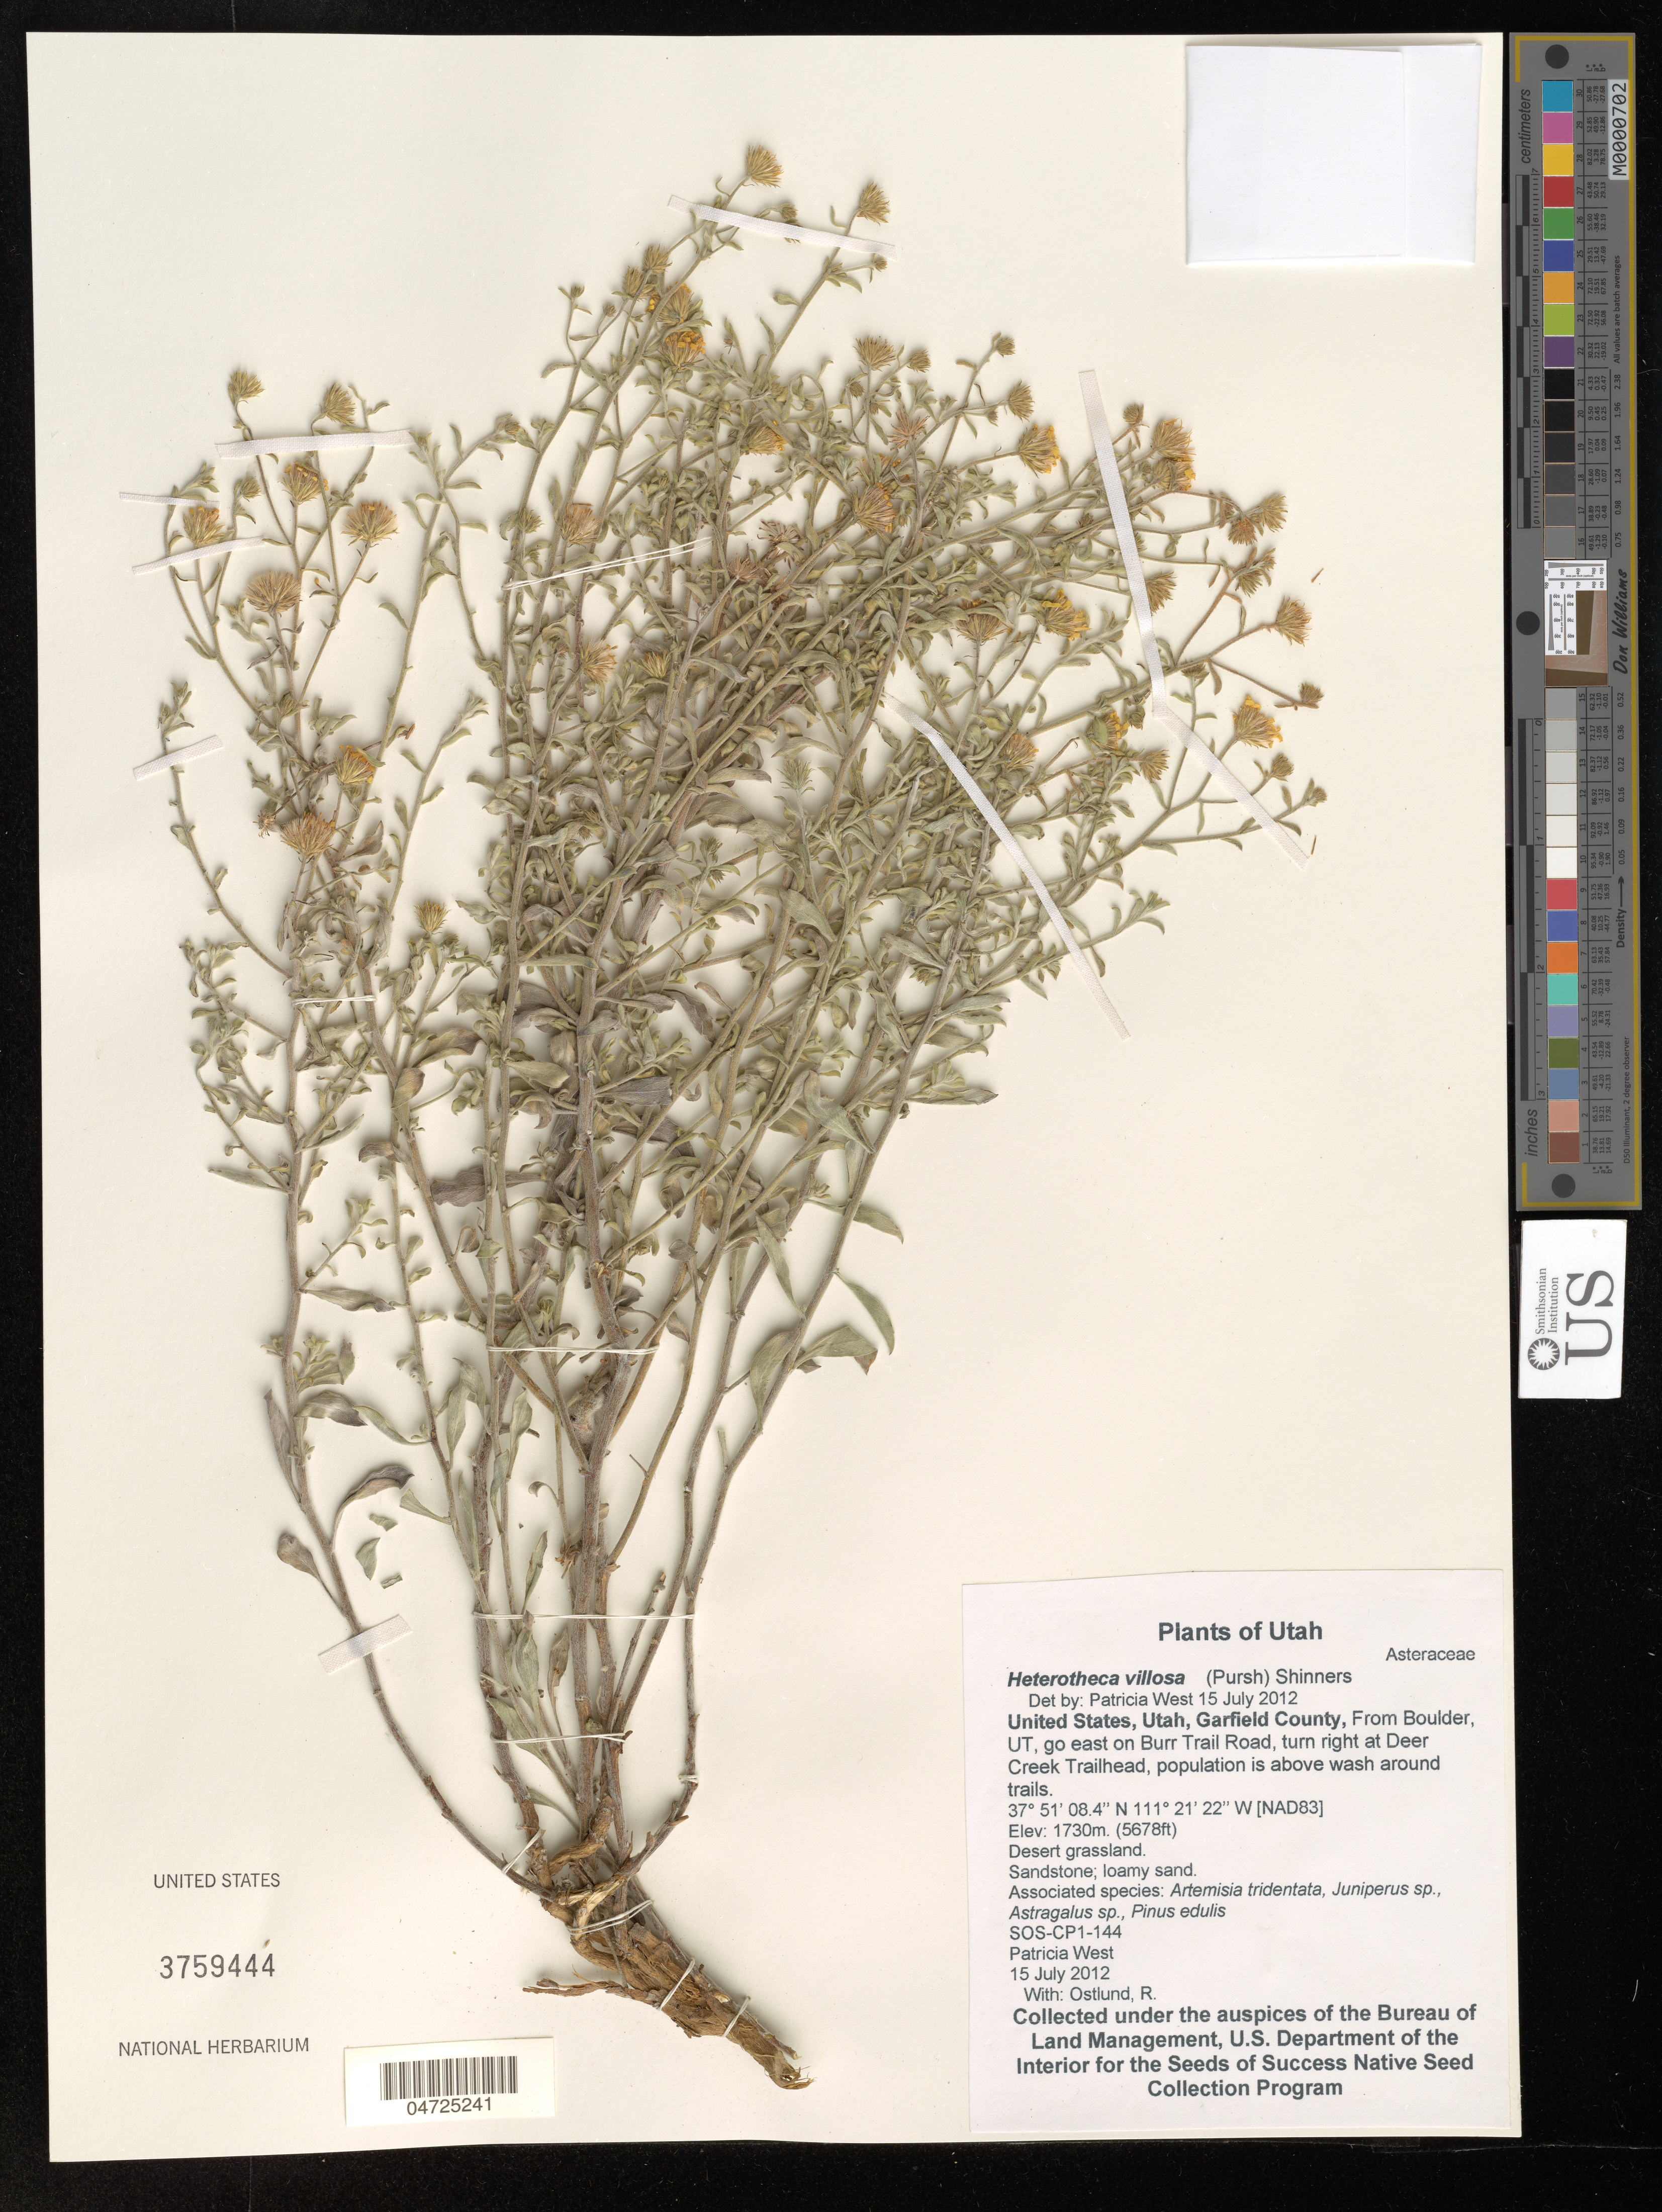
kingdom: Plantae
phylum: Tracheophyta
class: Magnoliopsida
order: Asterales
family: Asteraceae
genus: Heterotheca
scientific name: Heterotheca villosa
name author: (Pursh) Shinners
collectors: P. West & R. Ostlund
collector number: SOS-CP1-144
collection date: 2012-07-15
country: United States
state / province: Utah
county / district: Garfield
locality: Garfield County, From Boulder, go east on Burr Trail Road, turn right at Deer Creek Trailhead, population is above wash around trails. [NAD83].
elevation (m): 1730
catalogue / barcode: US 3759444